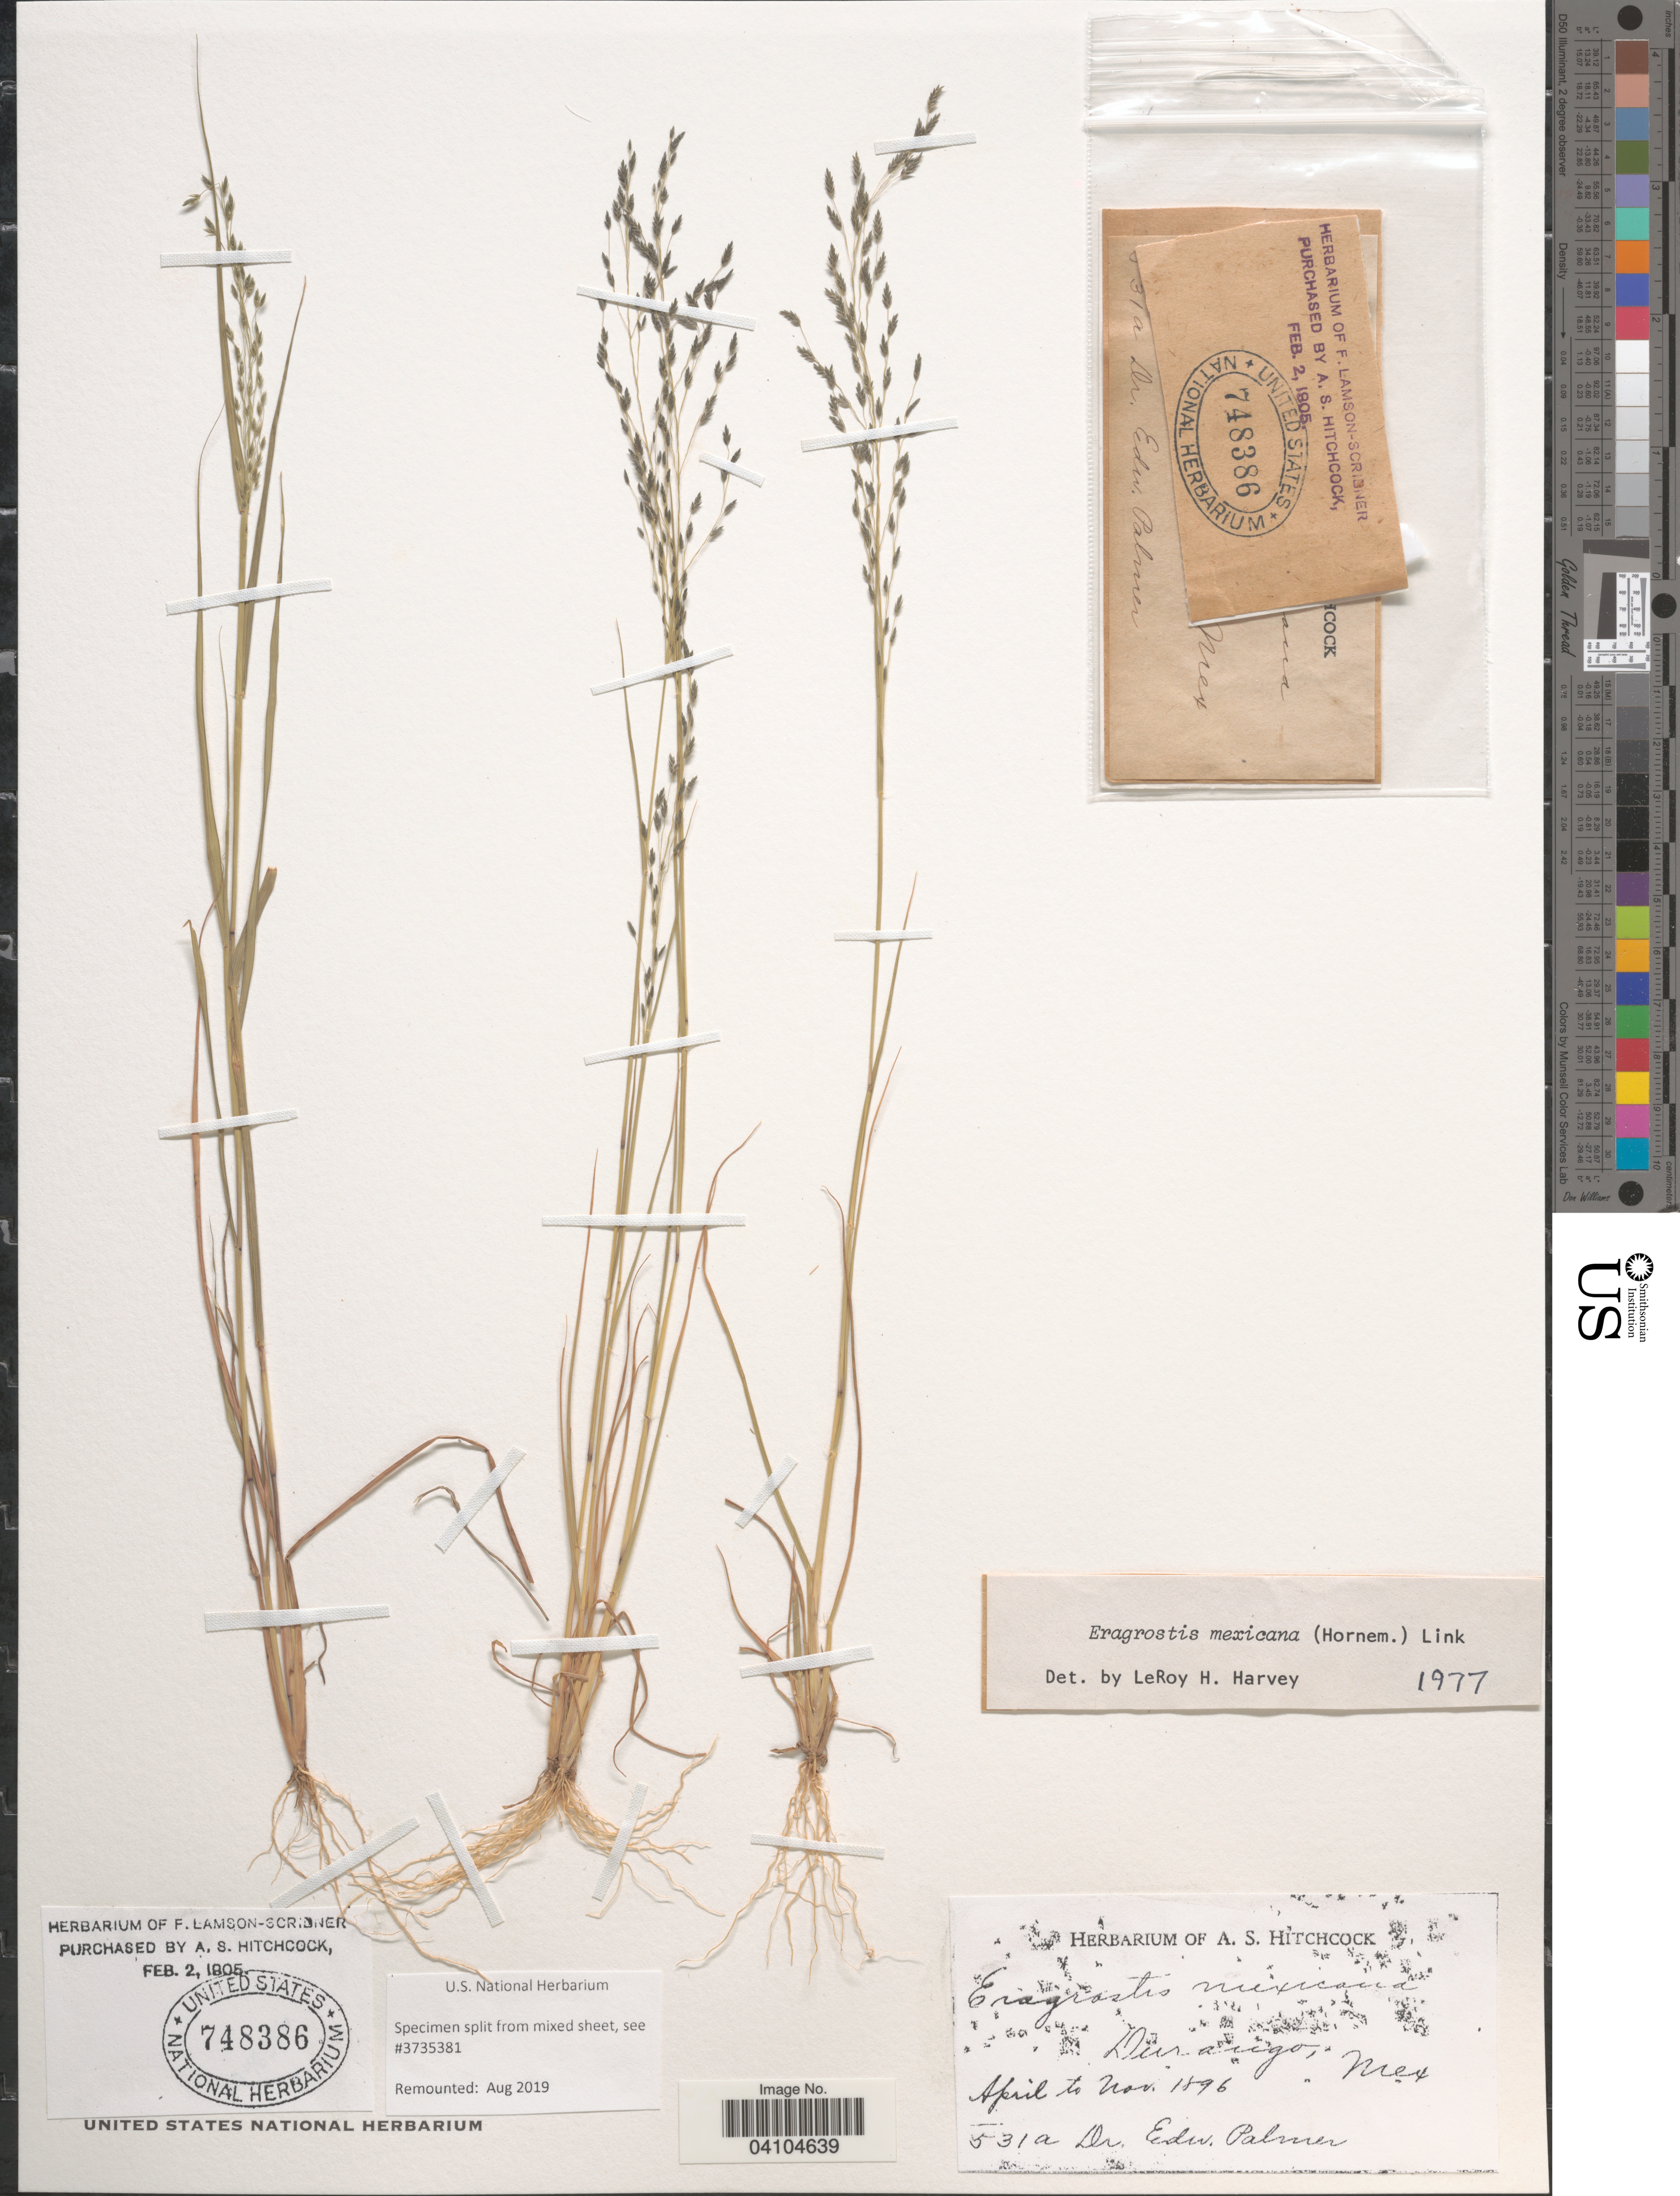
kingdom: Plantae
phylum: Tracheophyta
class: Liliopsida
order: Poales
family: Poaceae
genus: Eragrostis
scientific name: Eragrostis mexicana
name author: (Hornem.) Link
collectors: E. Palmer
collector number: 531a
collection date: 1896-04/1896-11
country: Mexico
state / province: Durango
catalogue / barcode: US 748386